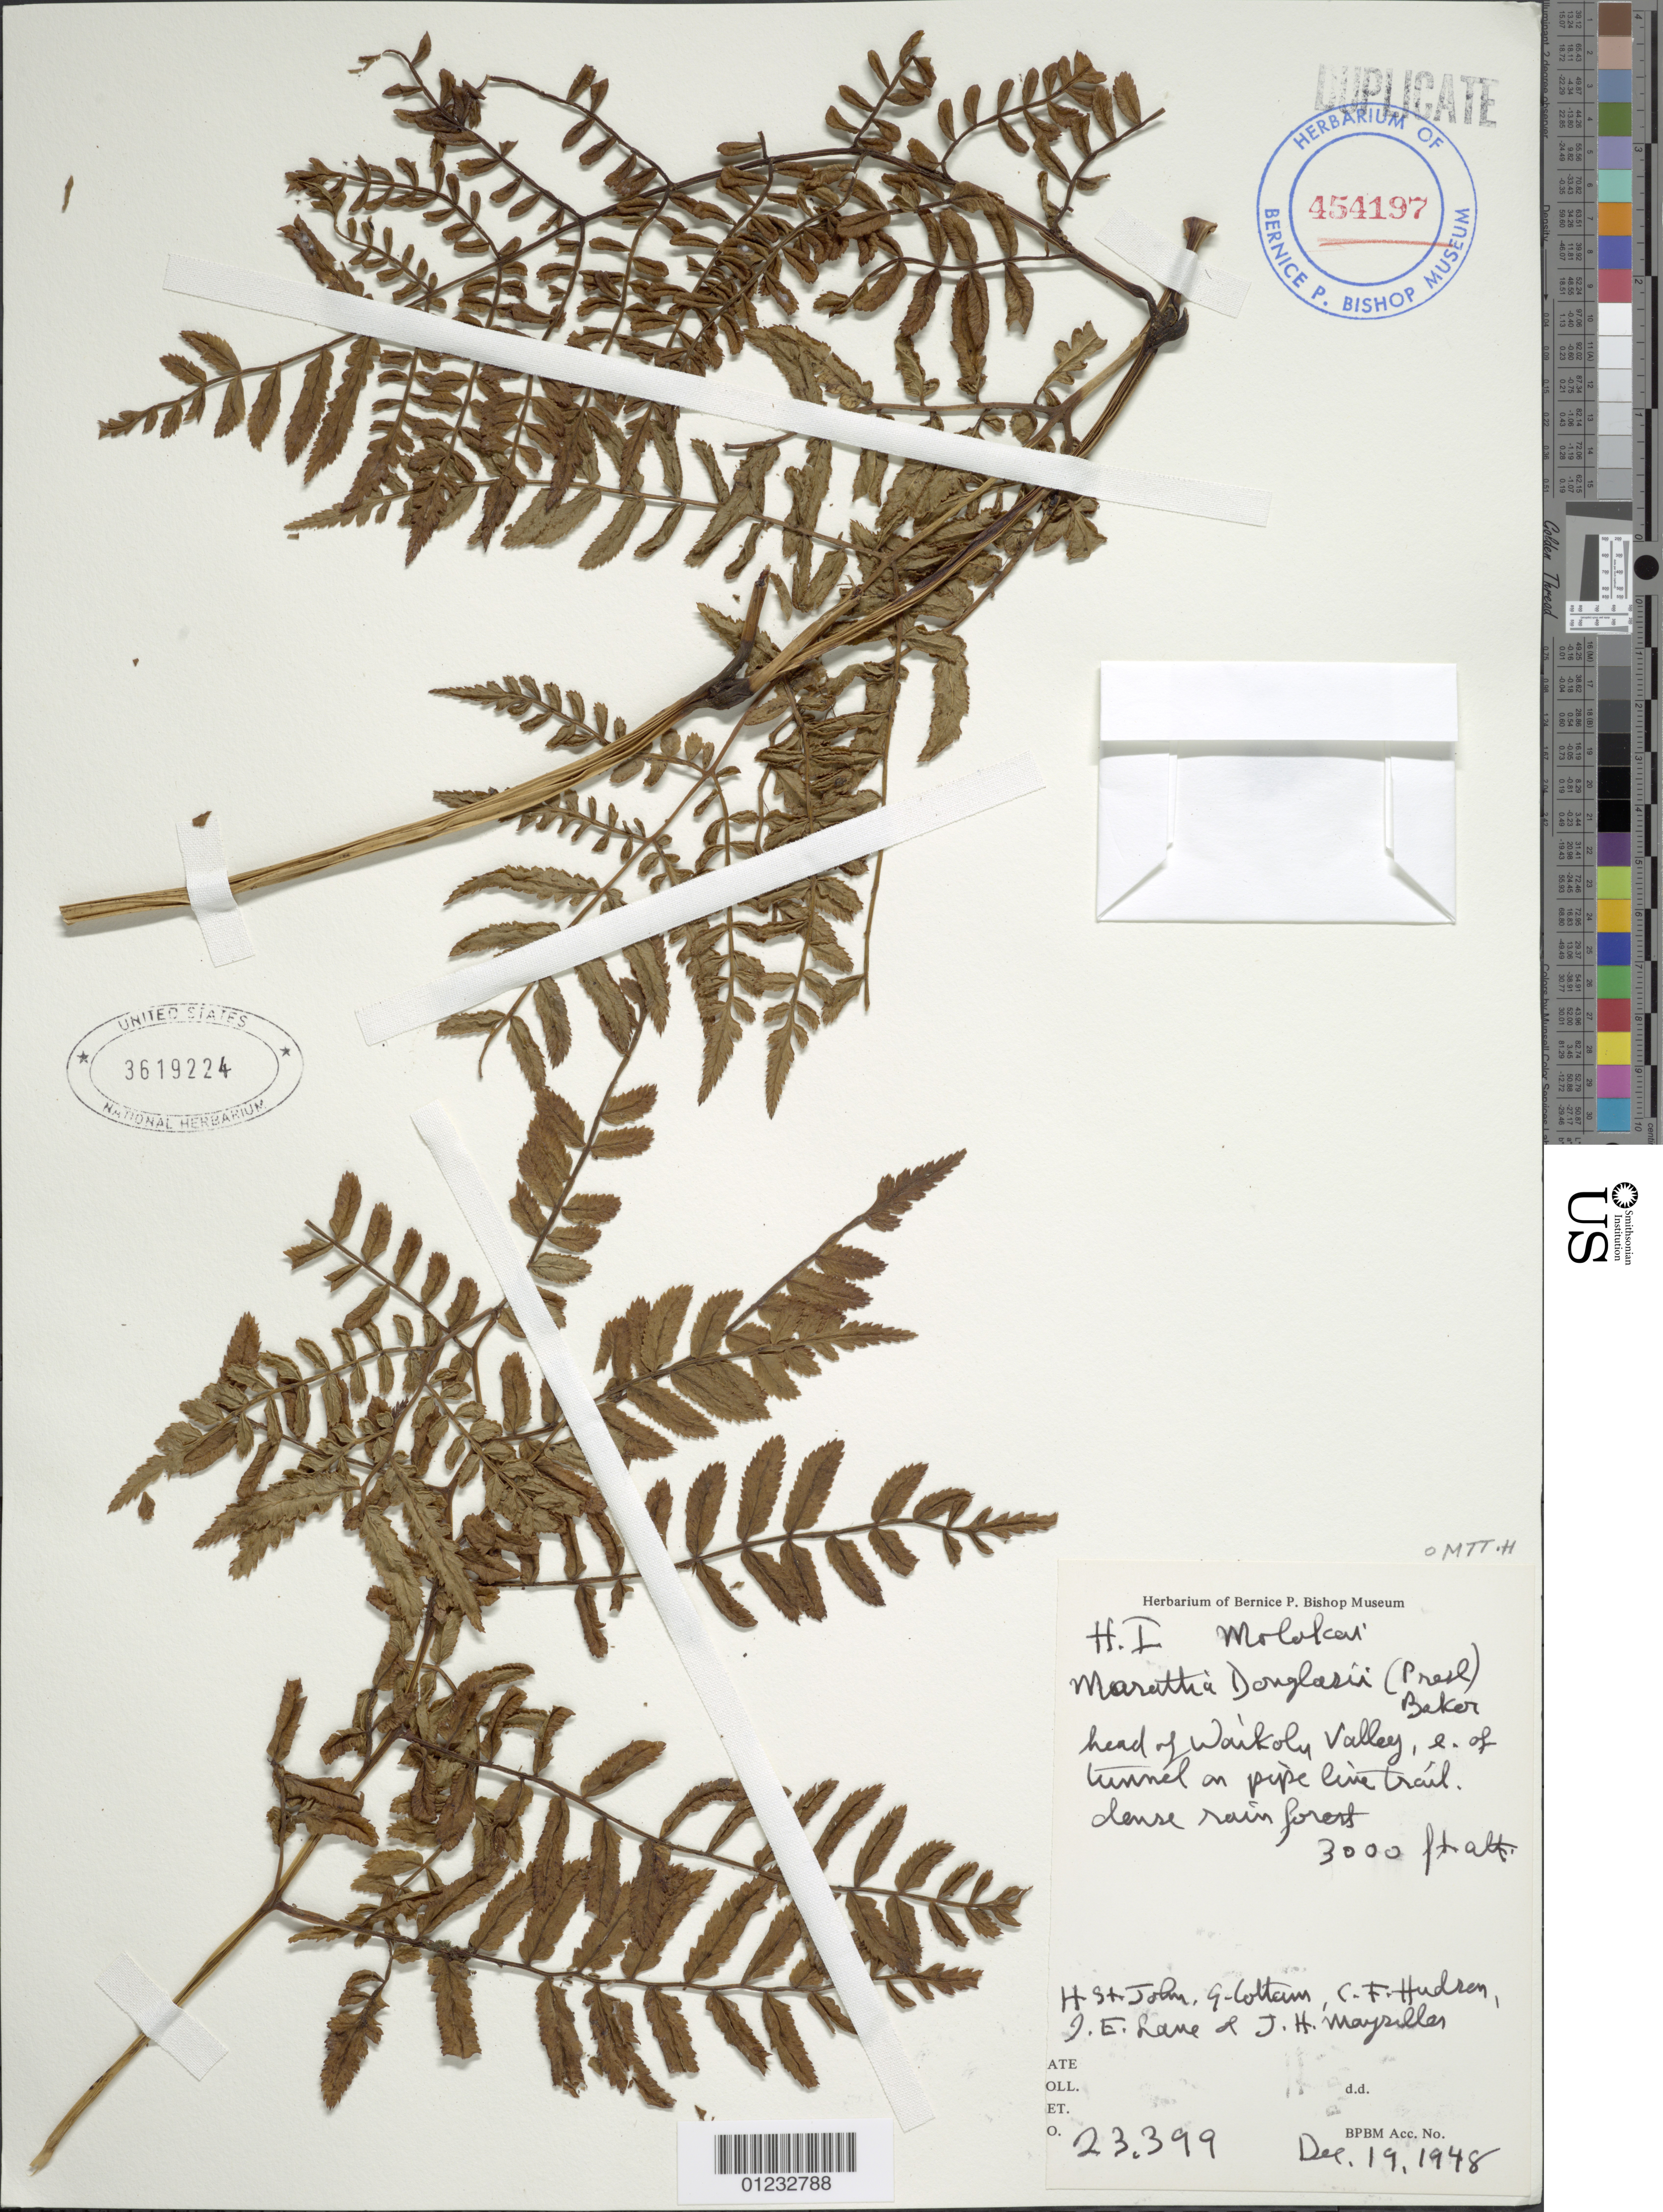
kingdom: Plantae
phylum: Tracheophyta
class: Polypodiopsida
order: Marattiales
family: Marattiaceae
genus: Marattia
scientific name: Marattia douglasii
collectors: J. St. John, G. Cottam, C. Husdon, J. E. Lane & J. Maysilles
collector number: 23399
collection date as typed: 19 Dec 1948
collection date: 1948-12-19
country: United States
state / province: Hawaii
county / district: Maui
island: Moloka'i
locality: Head of Waikolu Valley, E of tunnel on pipe line trail.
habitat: Dense rain forest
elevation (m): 914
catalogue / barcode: US 3619224